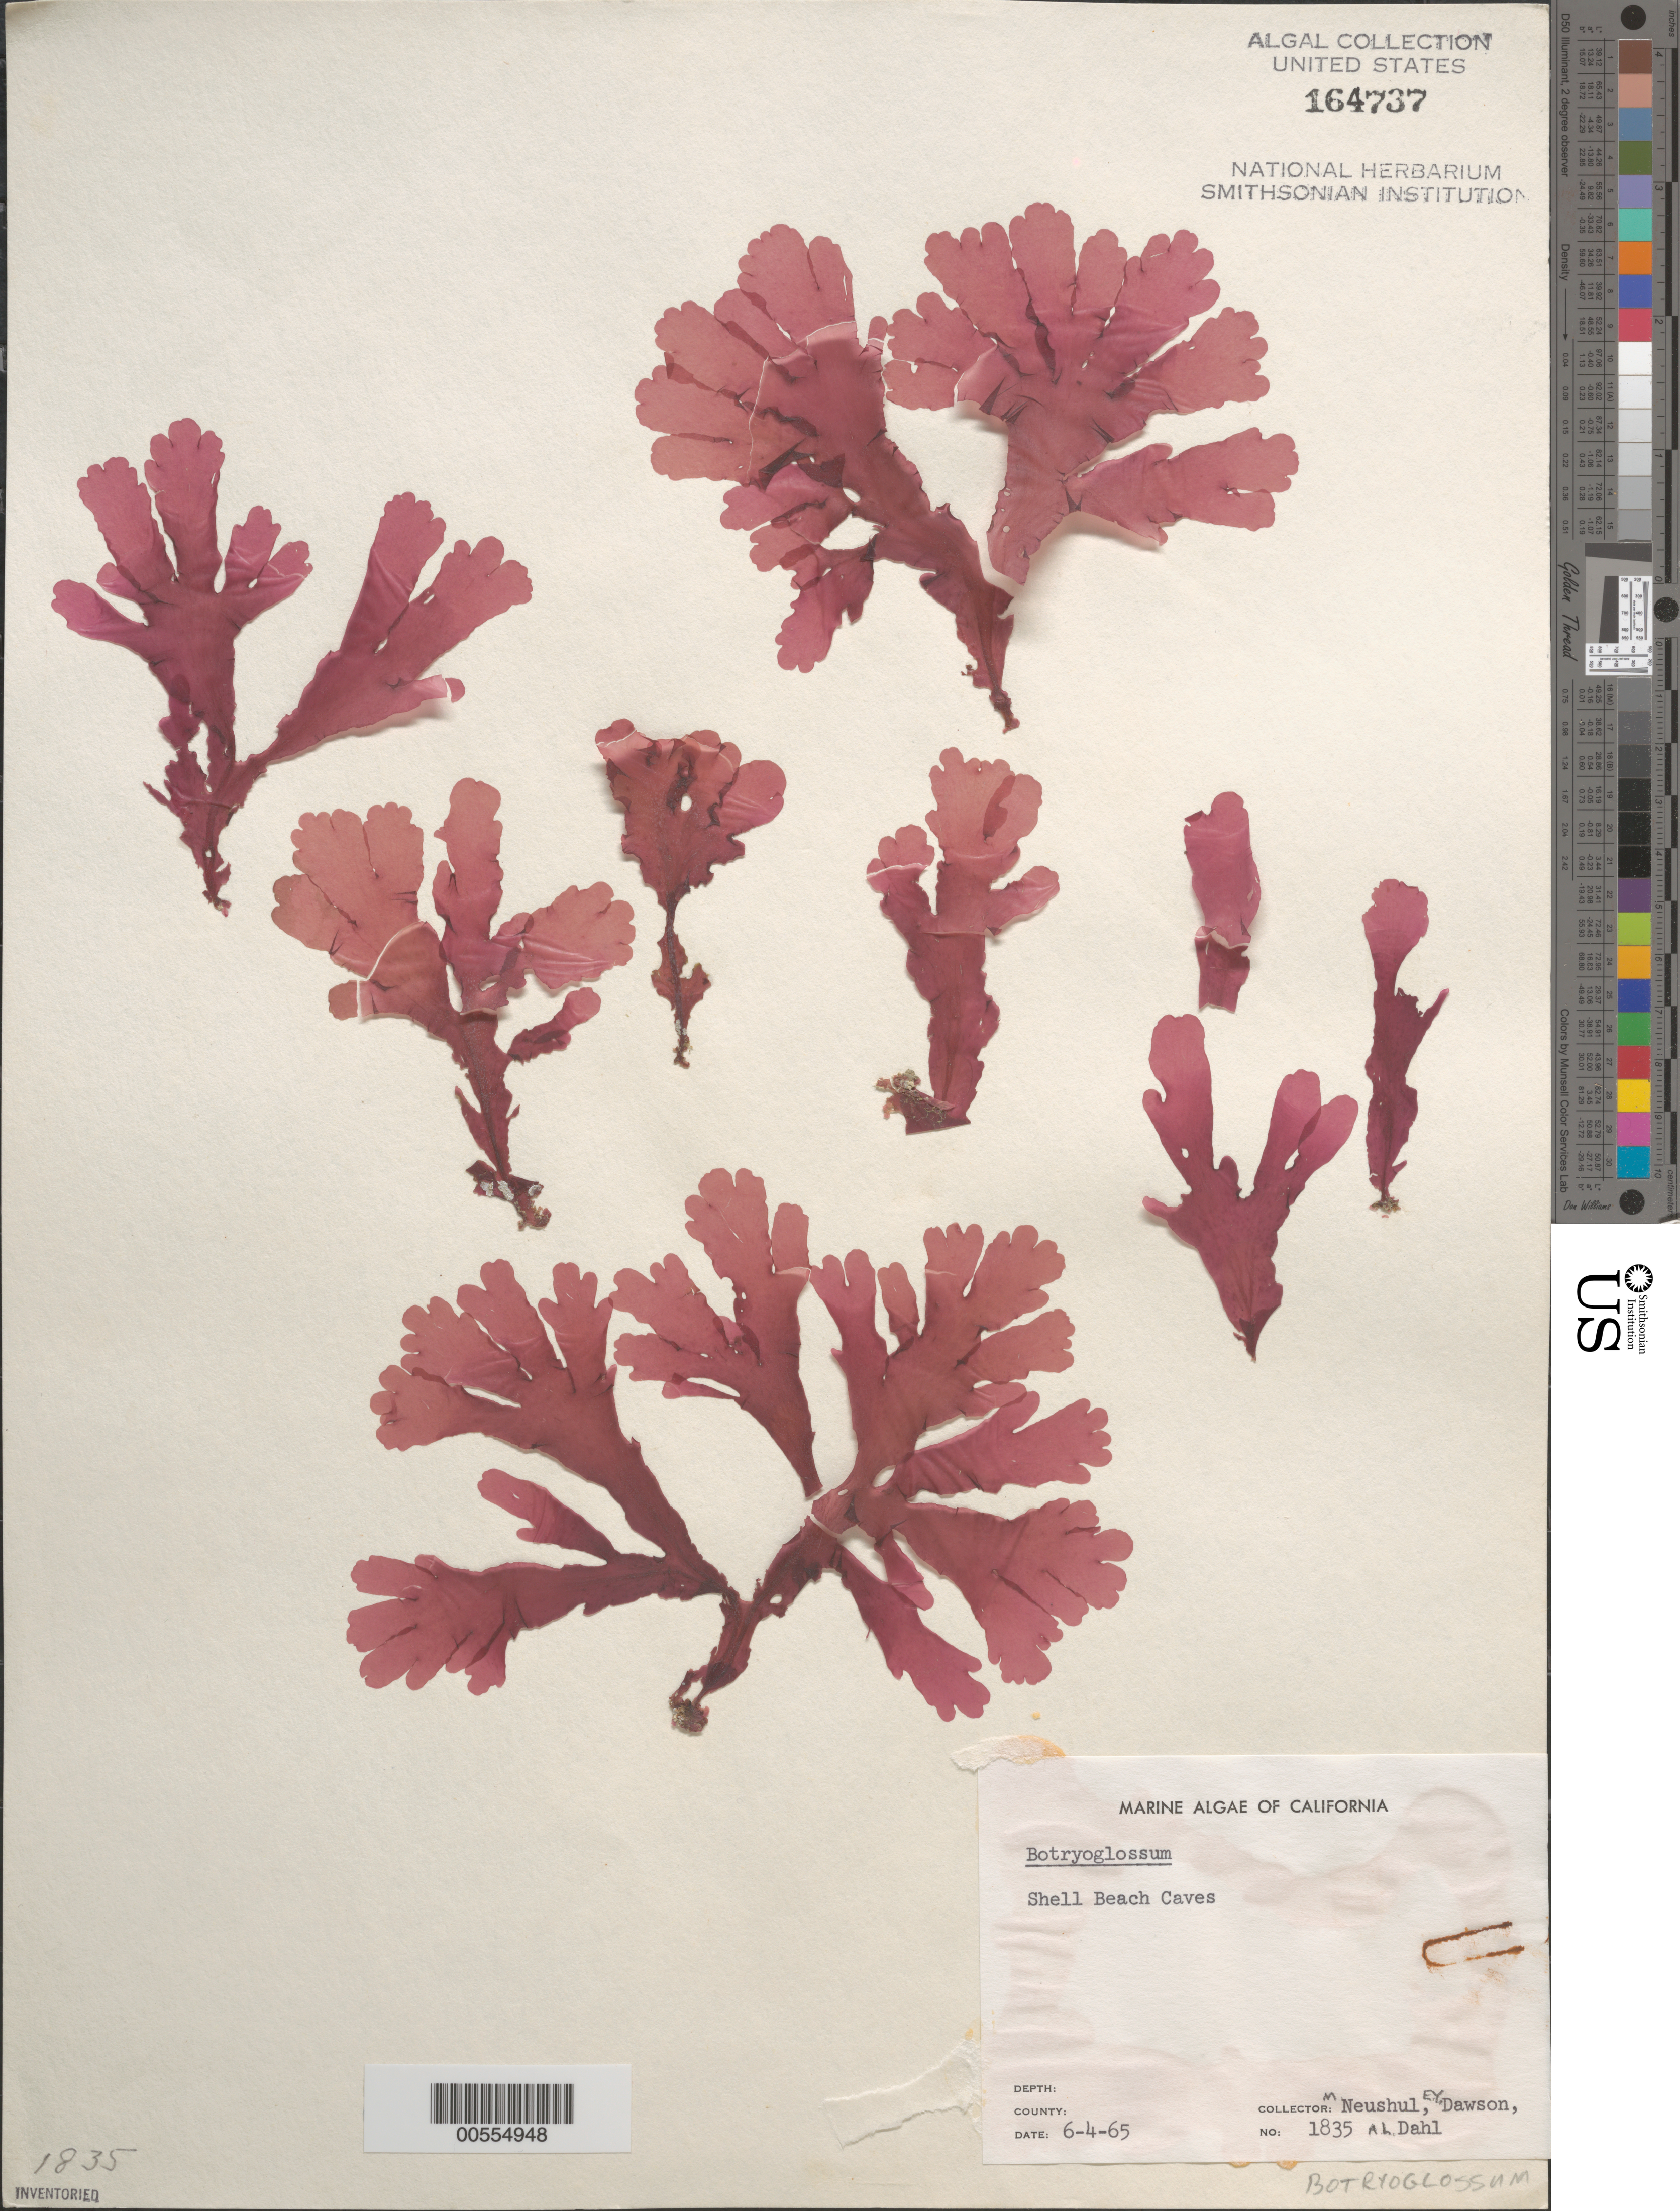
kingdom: Plantae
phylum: Rhodophyta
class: Florideophyceae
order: Ceramiales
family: Delesseriaceae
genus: Botryoglossum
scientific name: Botryoglossum sp.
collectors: M. Neushul, E. Y. Dawson & A. Dahl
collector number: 1835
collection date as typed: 04 Jun 1965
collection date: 1965-06-04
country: United States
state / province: California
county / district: San Luis Obispo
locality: Shell Beach caves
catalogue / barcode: US 164737